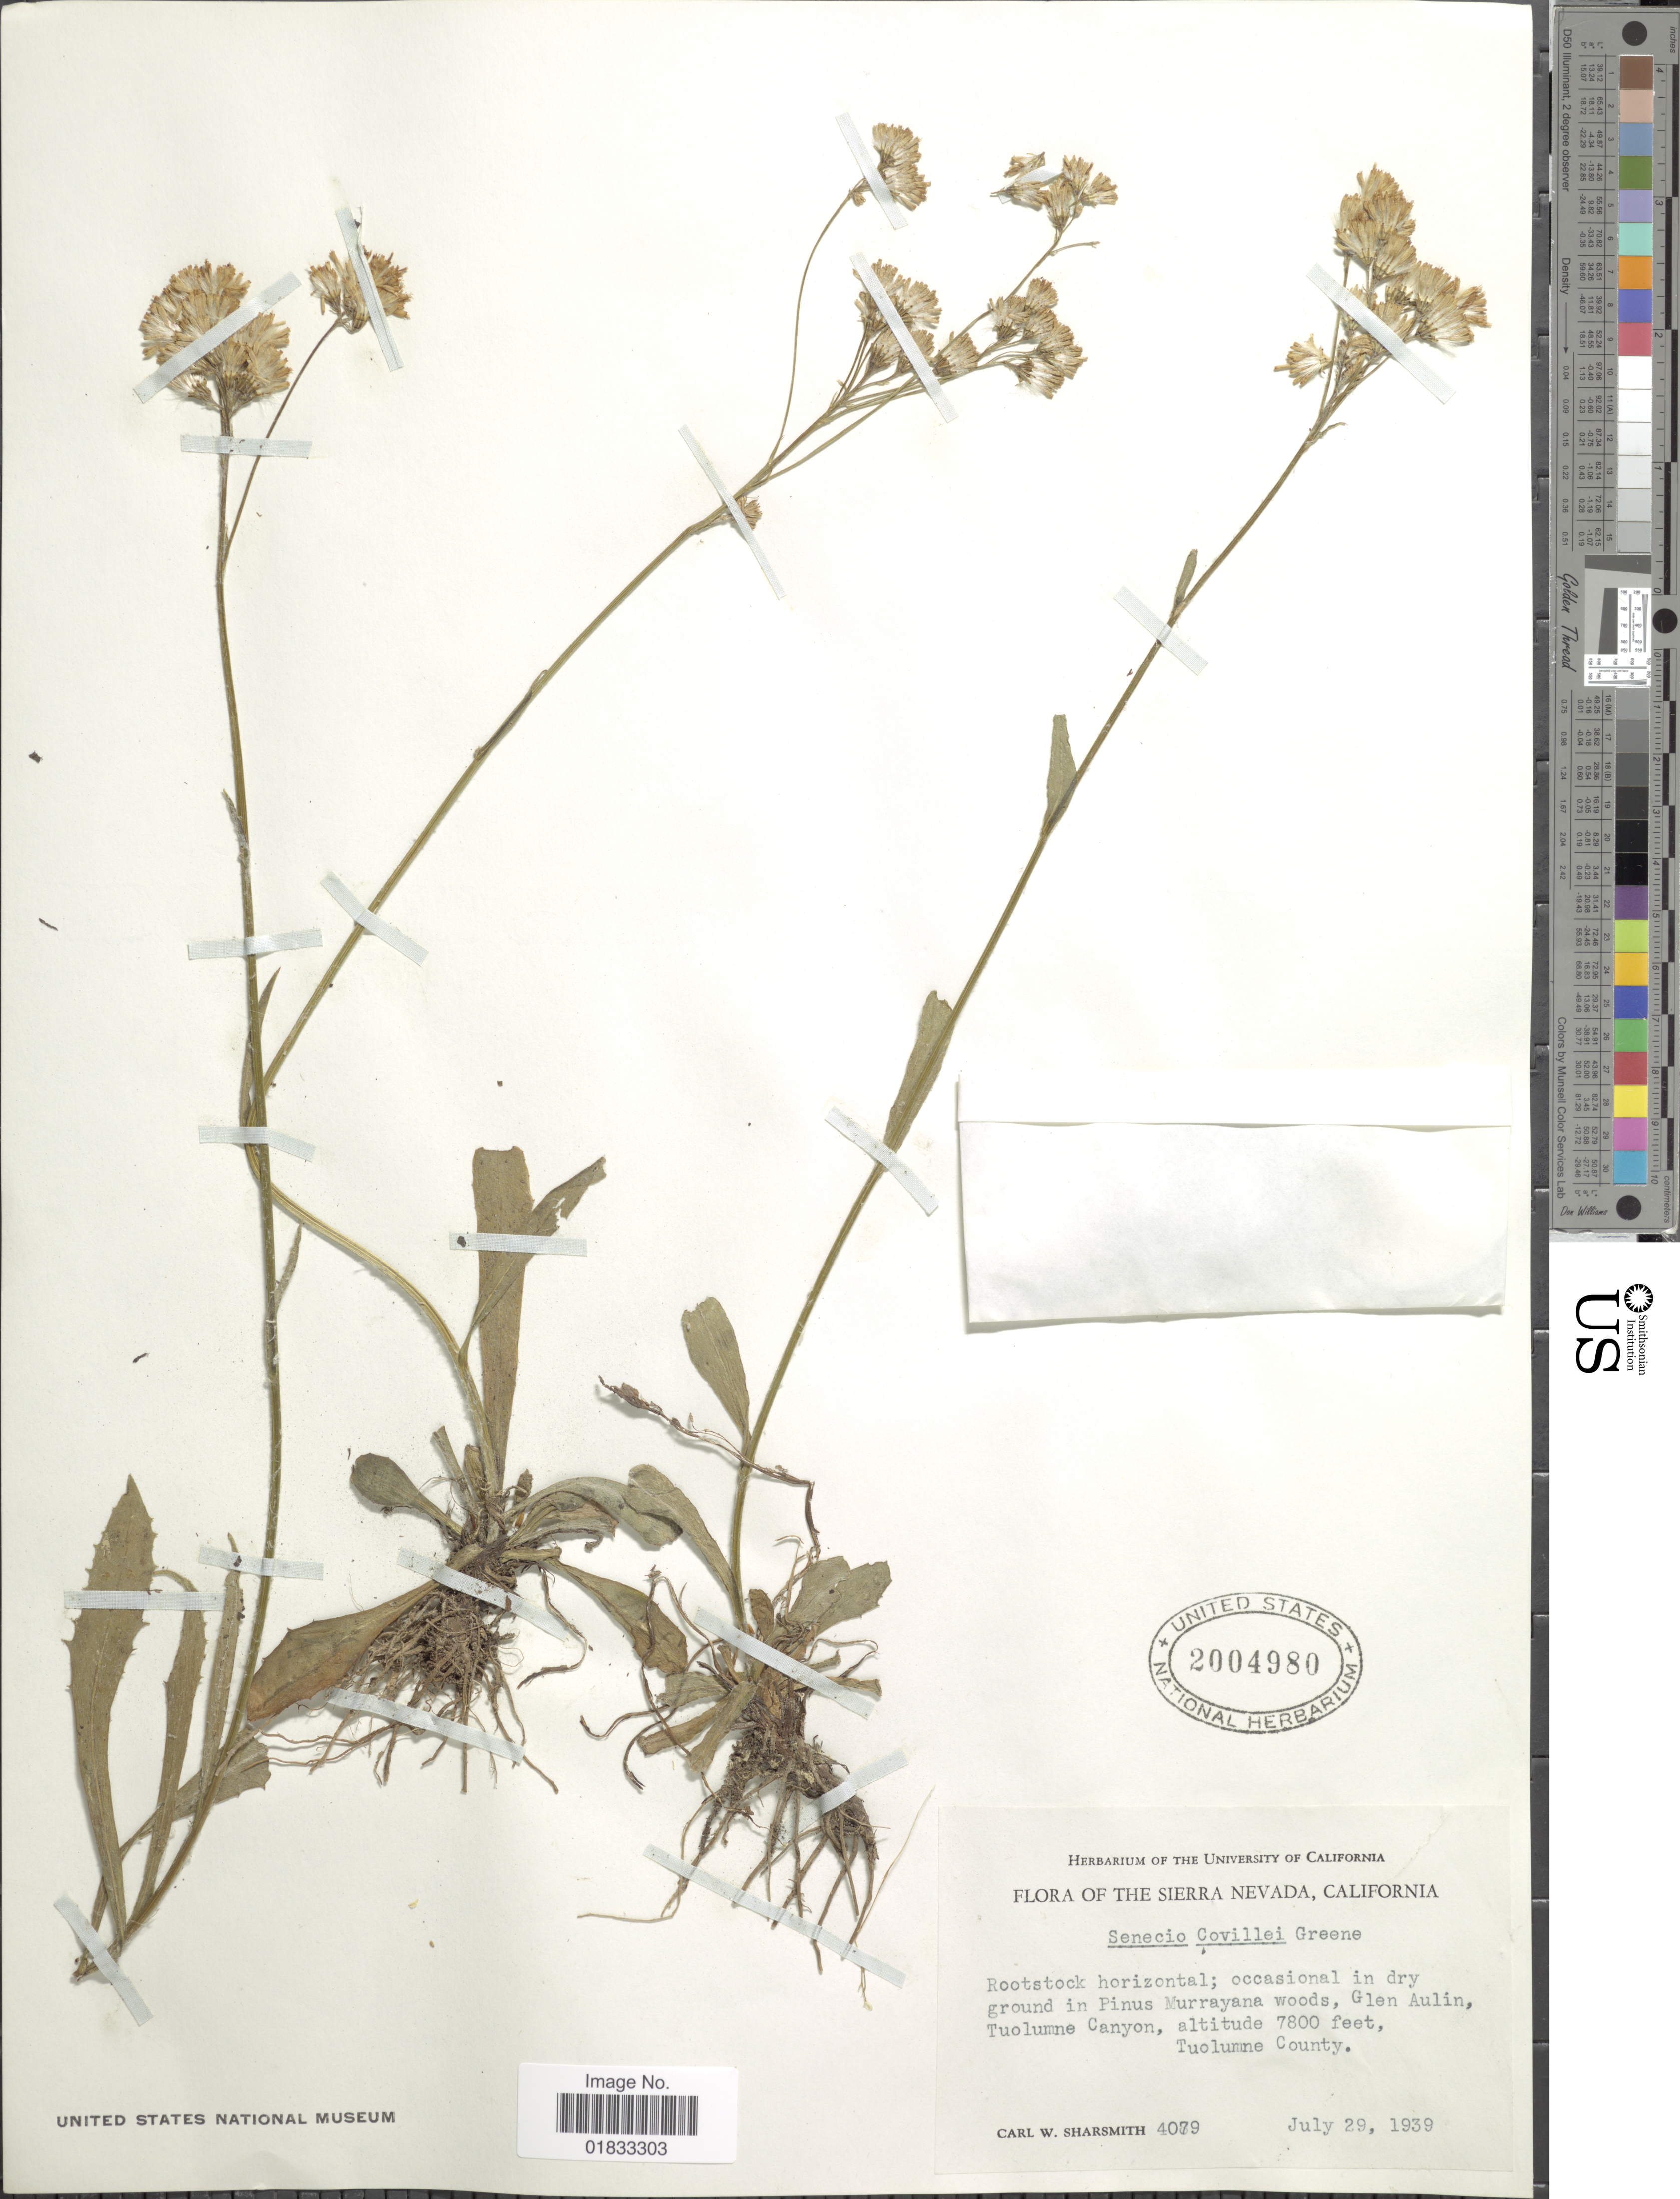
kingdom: Plantae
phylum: Tracheophyta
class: Magnoliopsida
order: Asterales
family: Asteraceae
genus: Senecio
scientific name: Senecio scorzonella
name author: Greene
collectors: C. Sharsmith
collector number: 4079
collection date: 1939-07-29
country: United States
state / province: California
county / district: Tuolumne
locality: The Sierra Nevada, Pinus Murrayana woods, Glen Aulin Tuolumne Canyon, Tuolumne County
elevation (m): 2377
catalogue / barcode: US 2004980